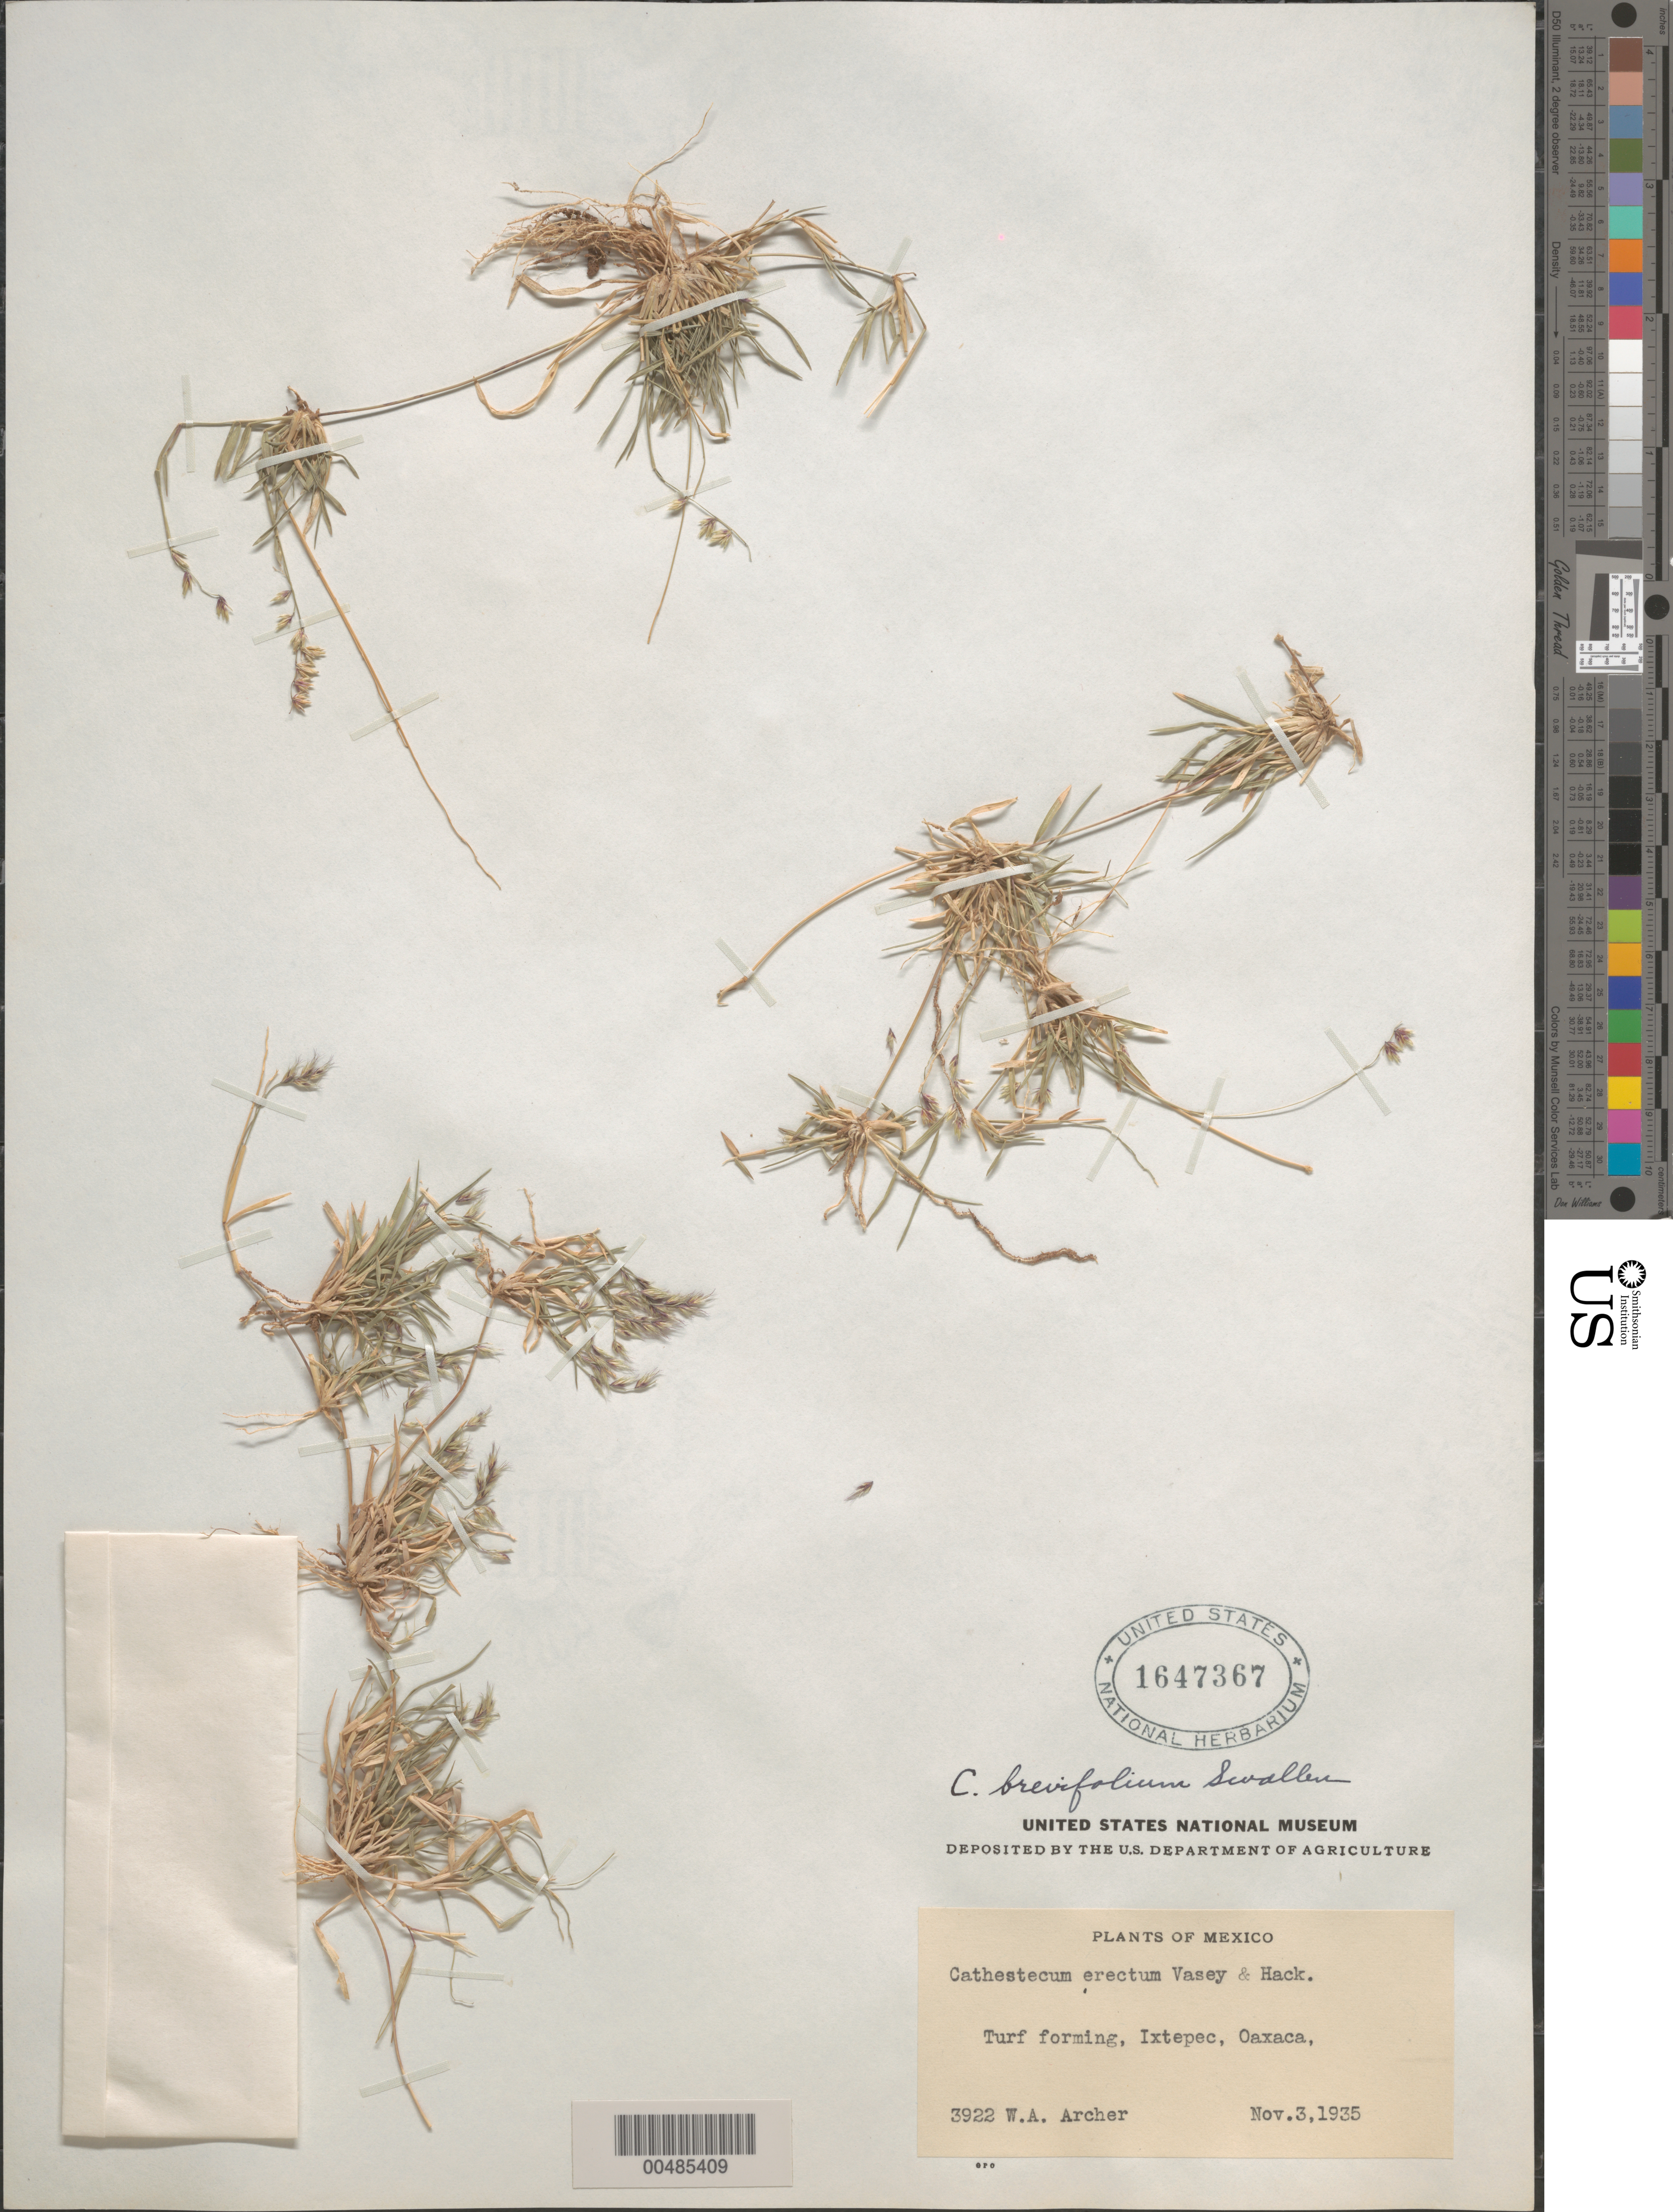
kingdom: Plantae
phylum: Tracheophyta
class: Liliopsida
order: Poales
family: Poaceae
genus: Cathestecum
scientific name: Cathestecum brevifolium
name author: Swallen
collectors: W. A. Archer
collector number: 3922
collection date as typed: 3 Nov 1935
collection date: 1935-11-03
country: Mexico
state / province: Oaxaca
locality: Ixtepec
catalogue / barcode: US 1647367